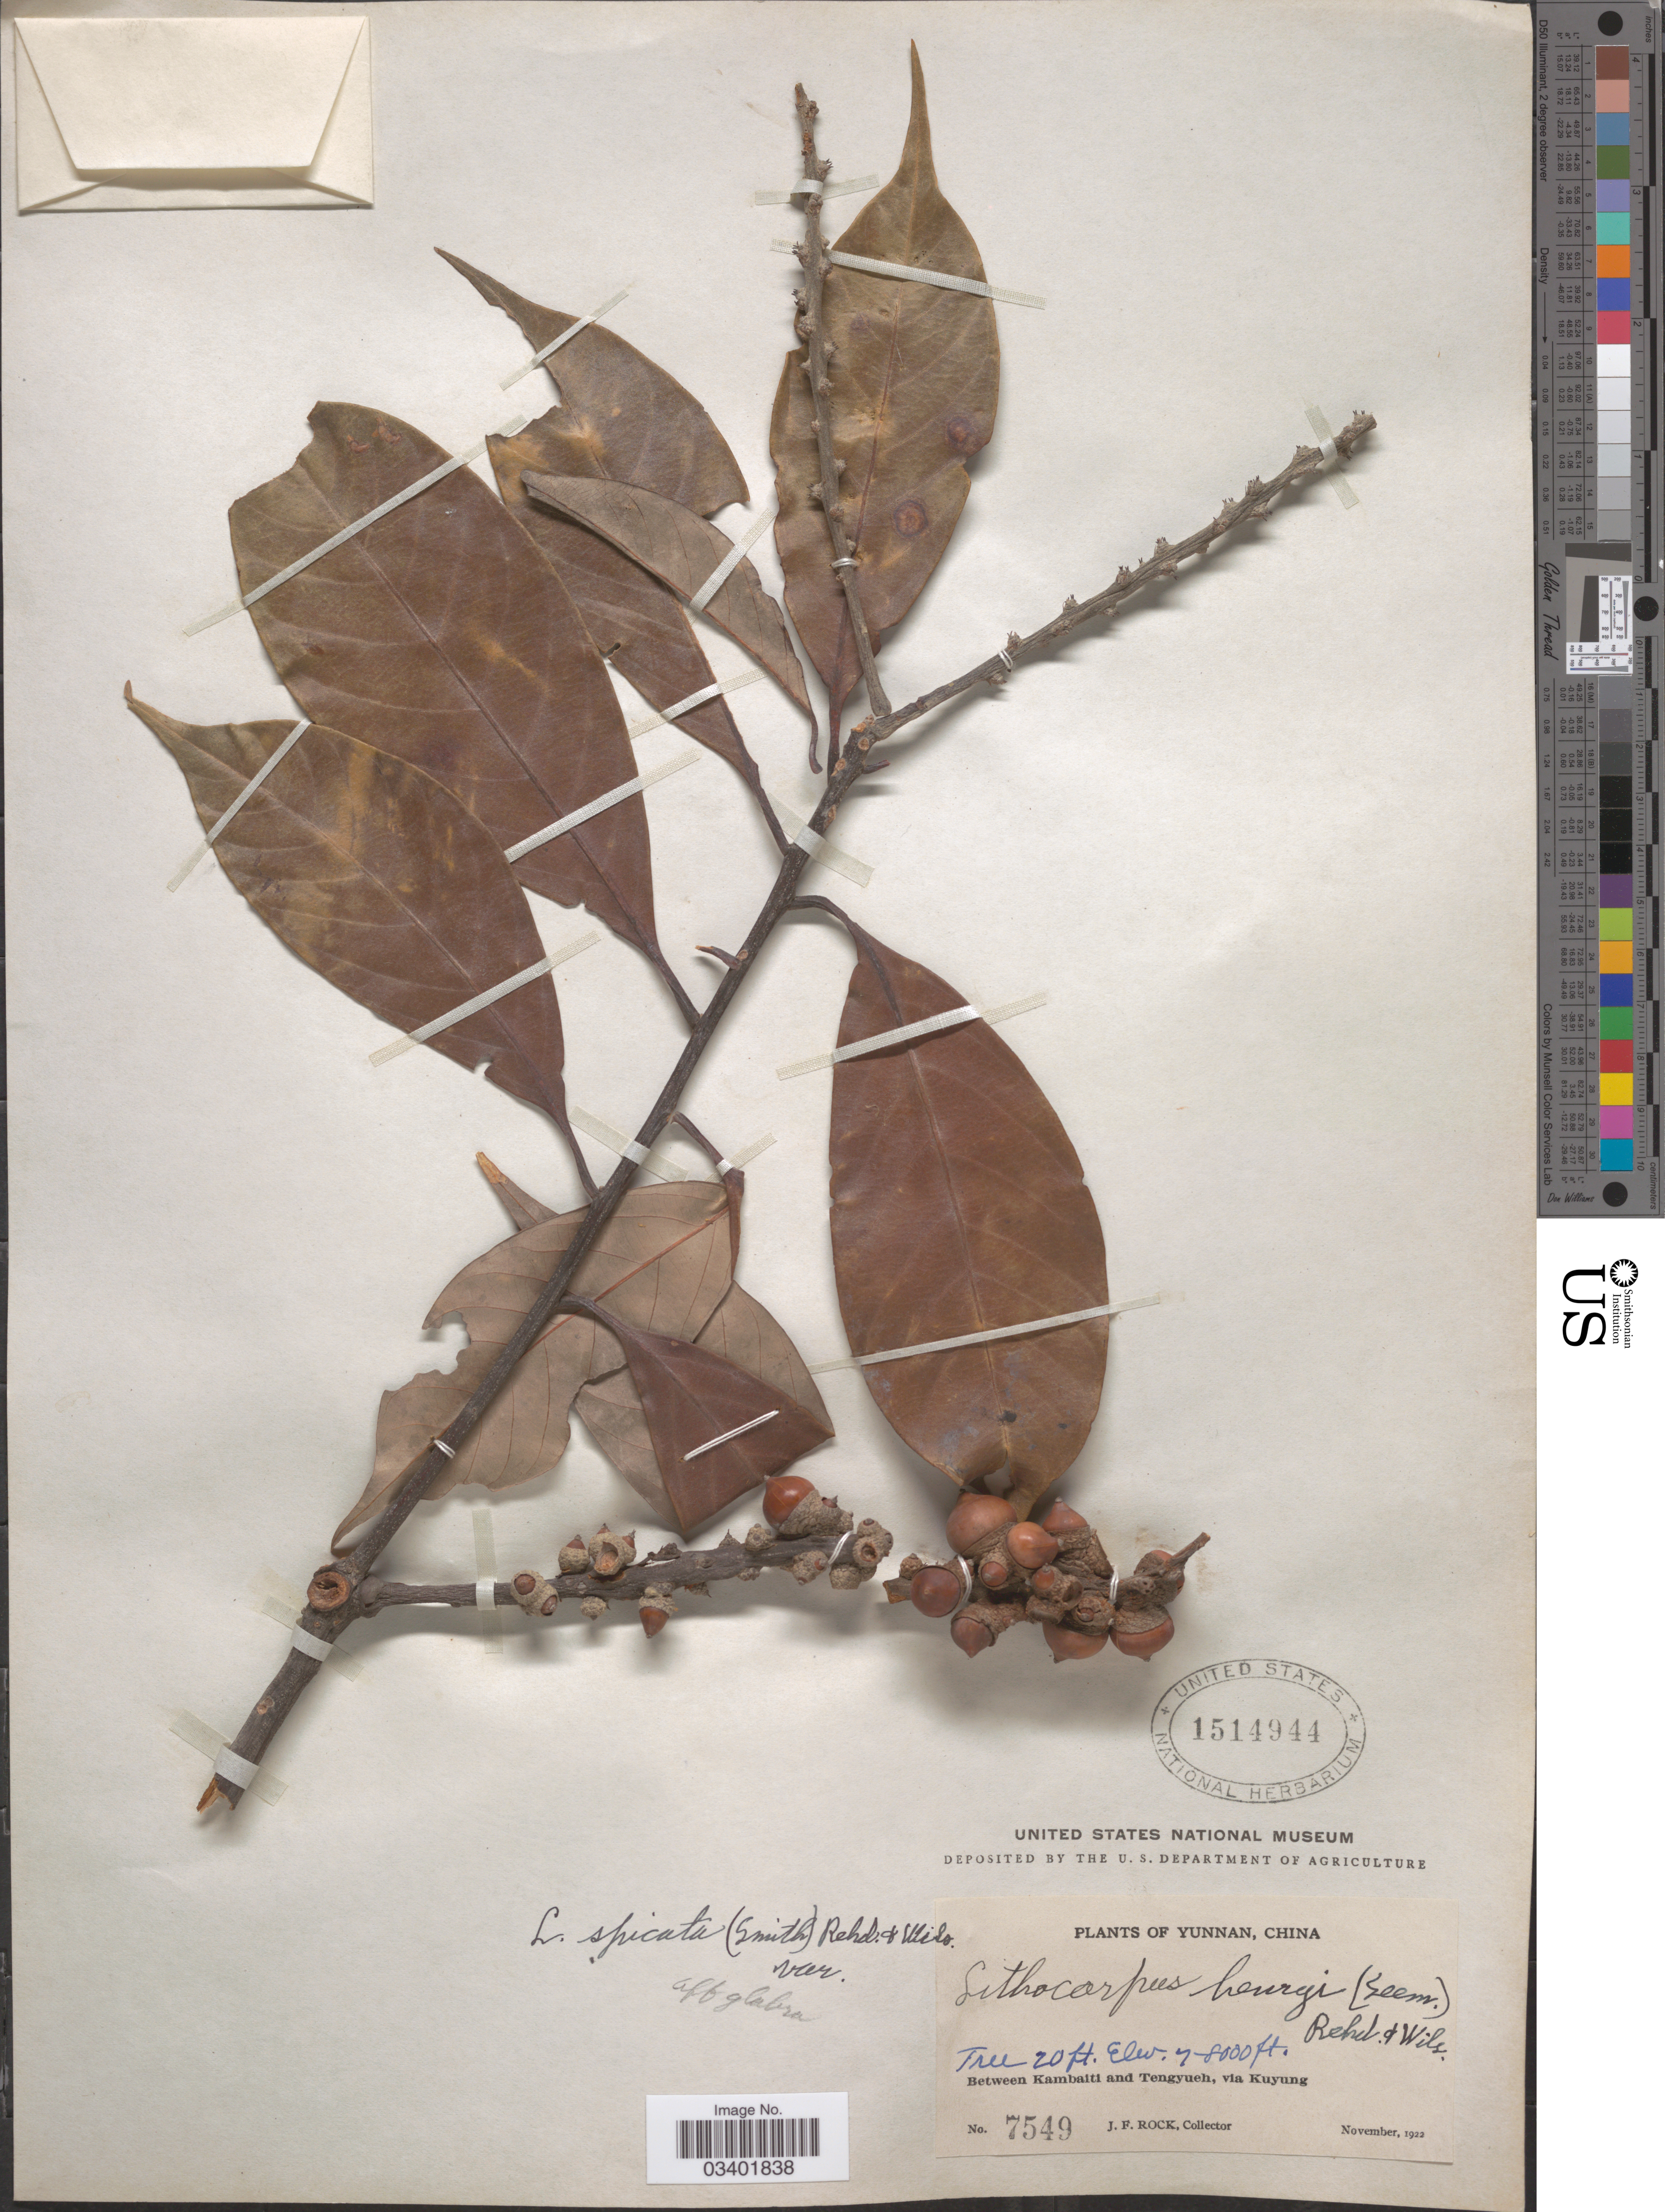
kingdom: Plantae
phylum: Tracheophyta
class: Magnoliopsida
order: Fagales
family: Fagaceae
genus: Lithocarpus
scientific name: Lithocarpus elegans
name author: (Blume) Hatus. ex Soepadmo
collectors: J. Rock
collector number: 7549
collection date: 1922-11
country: China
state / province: Yunnan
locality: Between Kambaiti and Tengyueh, via Kuyung.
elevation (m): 2134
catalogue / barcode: US 1514944